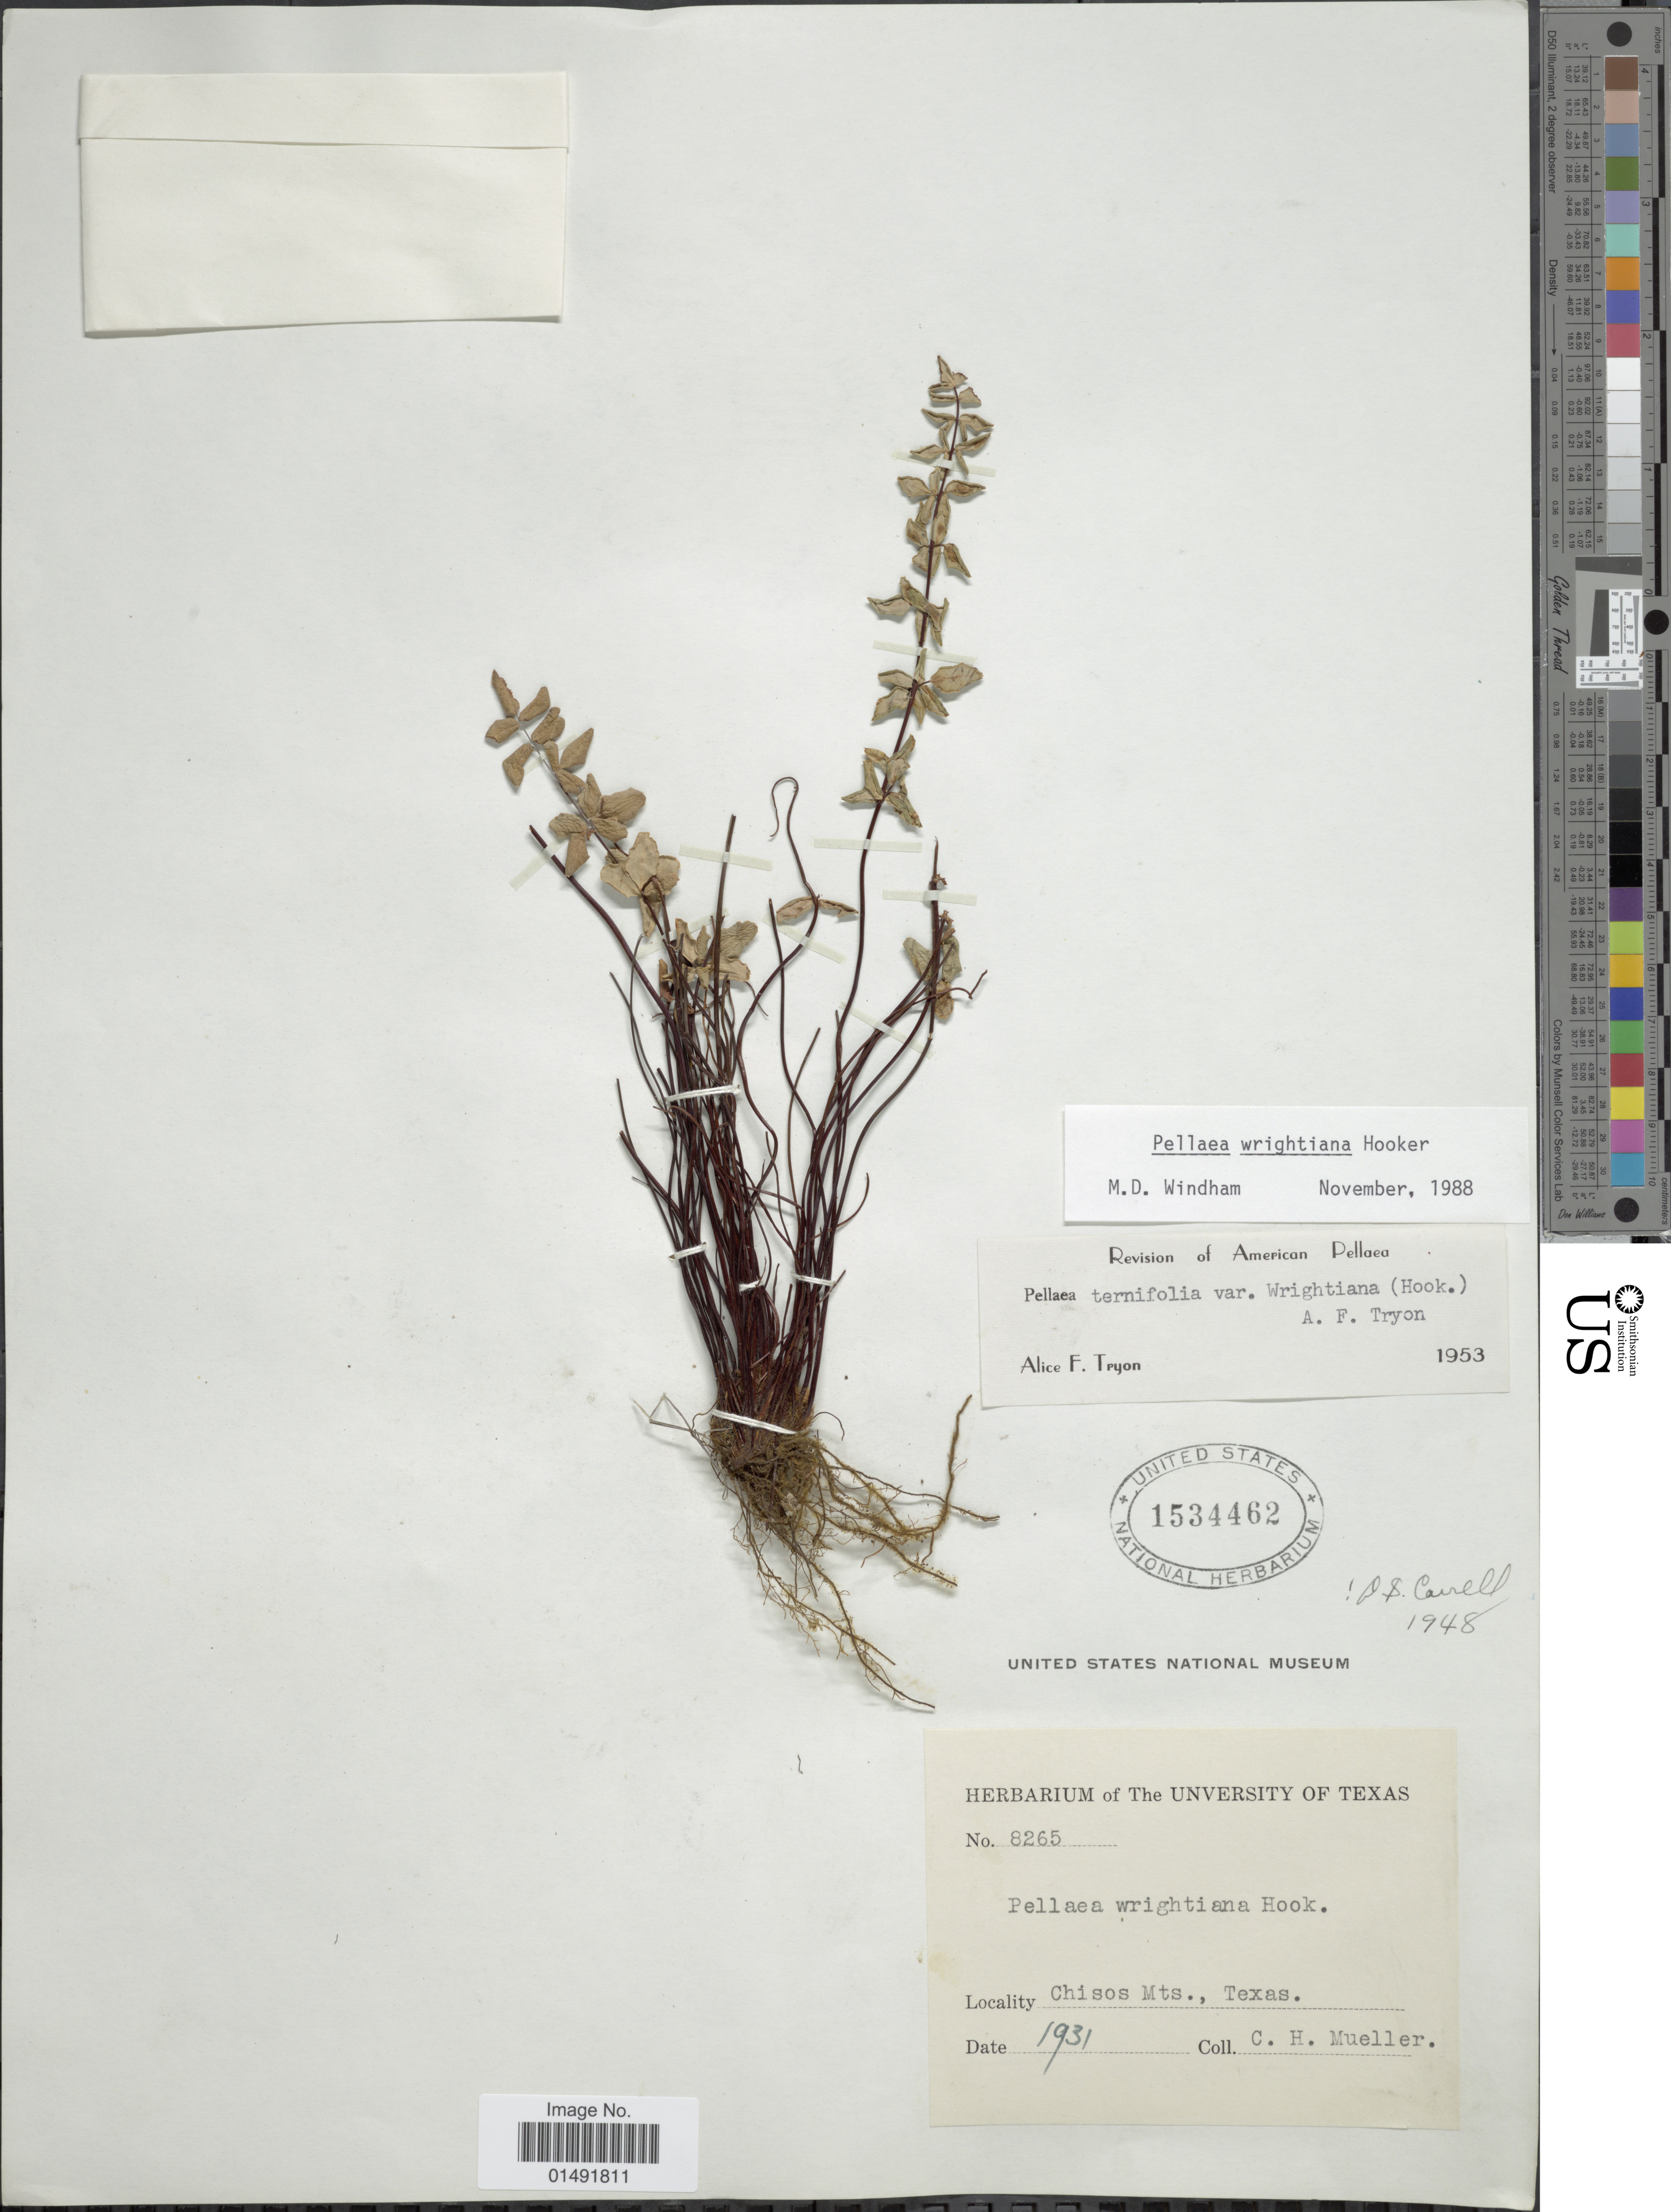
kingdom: Plantae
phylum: Tracheophyta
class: Polypodiopsida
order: Polypodiales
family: Pteridaceae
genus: Pellaea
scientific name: Pellaea wrightiana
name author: Hook.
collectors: C. H. Mueller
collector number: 8265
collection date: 1931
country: United States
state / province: Texas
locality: Chisos Mts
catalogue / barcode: US 1534462